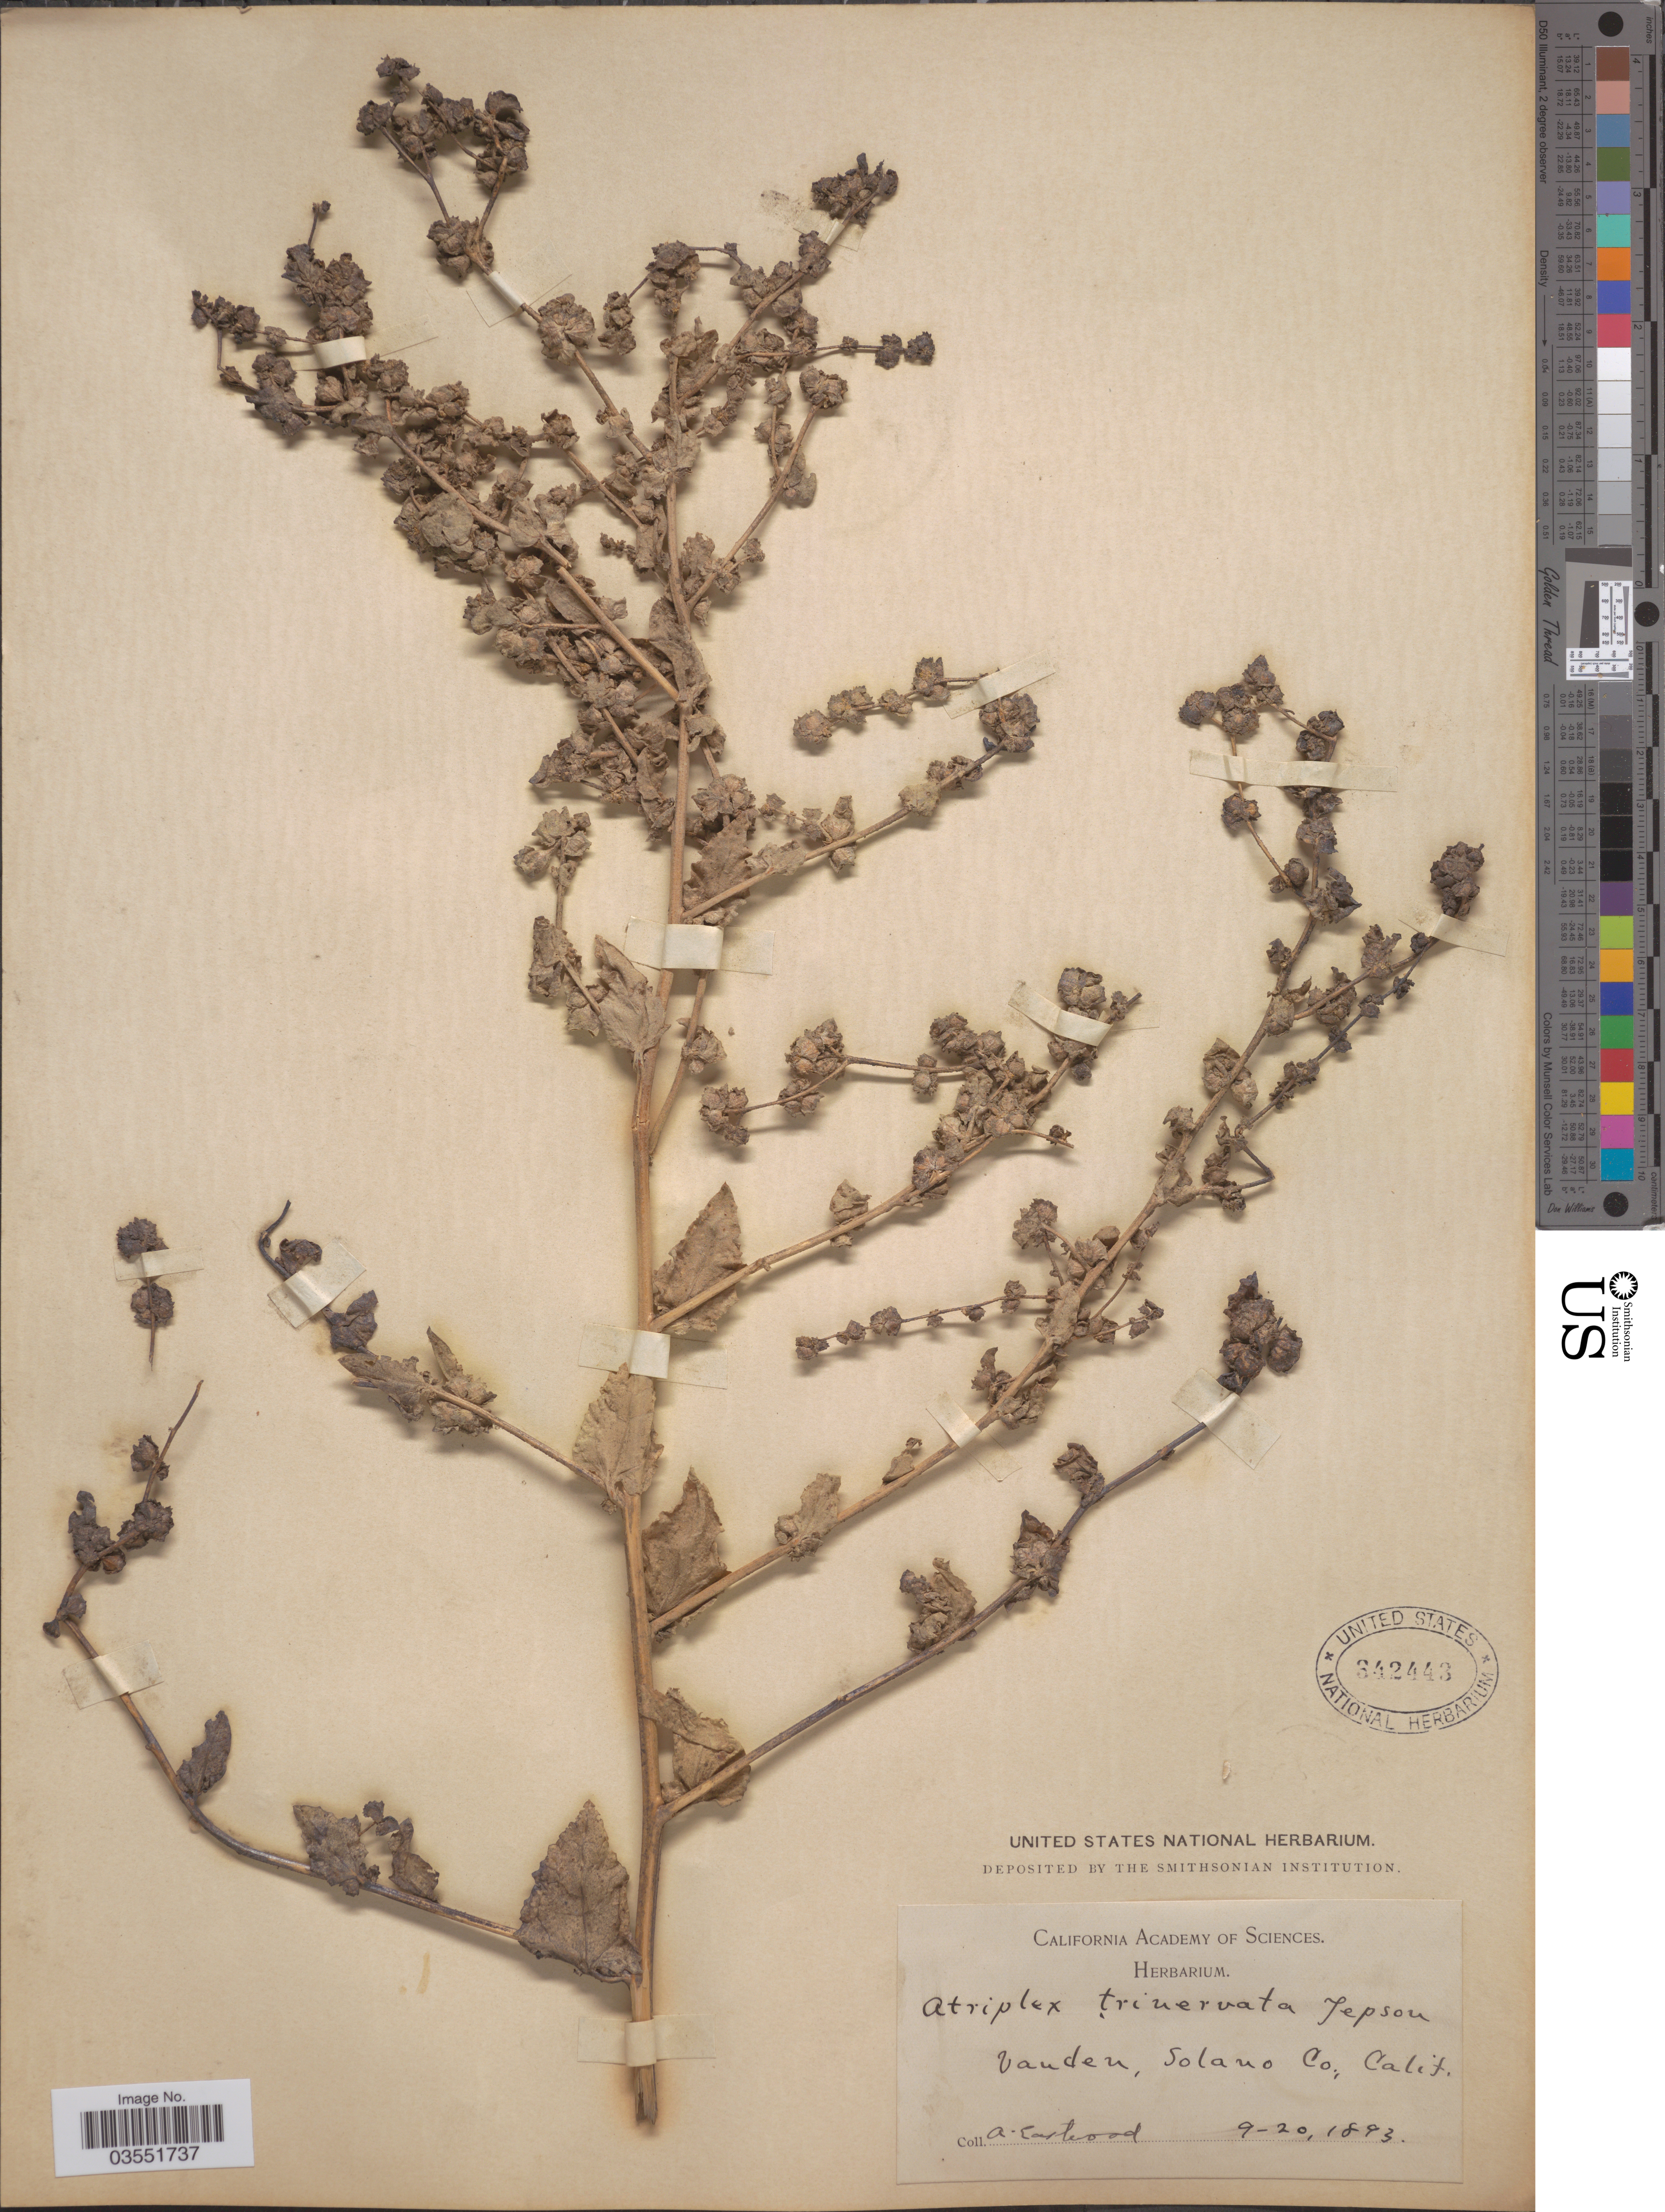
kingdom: Plantae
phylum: Tracheophyta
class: Magnoliopsida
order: Caryophyllales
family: Amaranthaceae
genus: Atriplex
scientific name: Atriplex expansa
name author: S. Watson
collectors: A. Eastwood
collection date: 1893-09-20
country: United States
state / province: California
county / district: Solano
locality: Vanden, Solano Co.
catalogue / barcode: US 342443